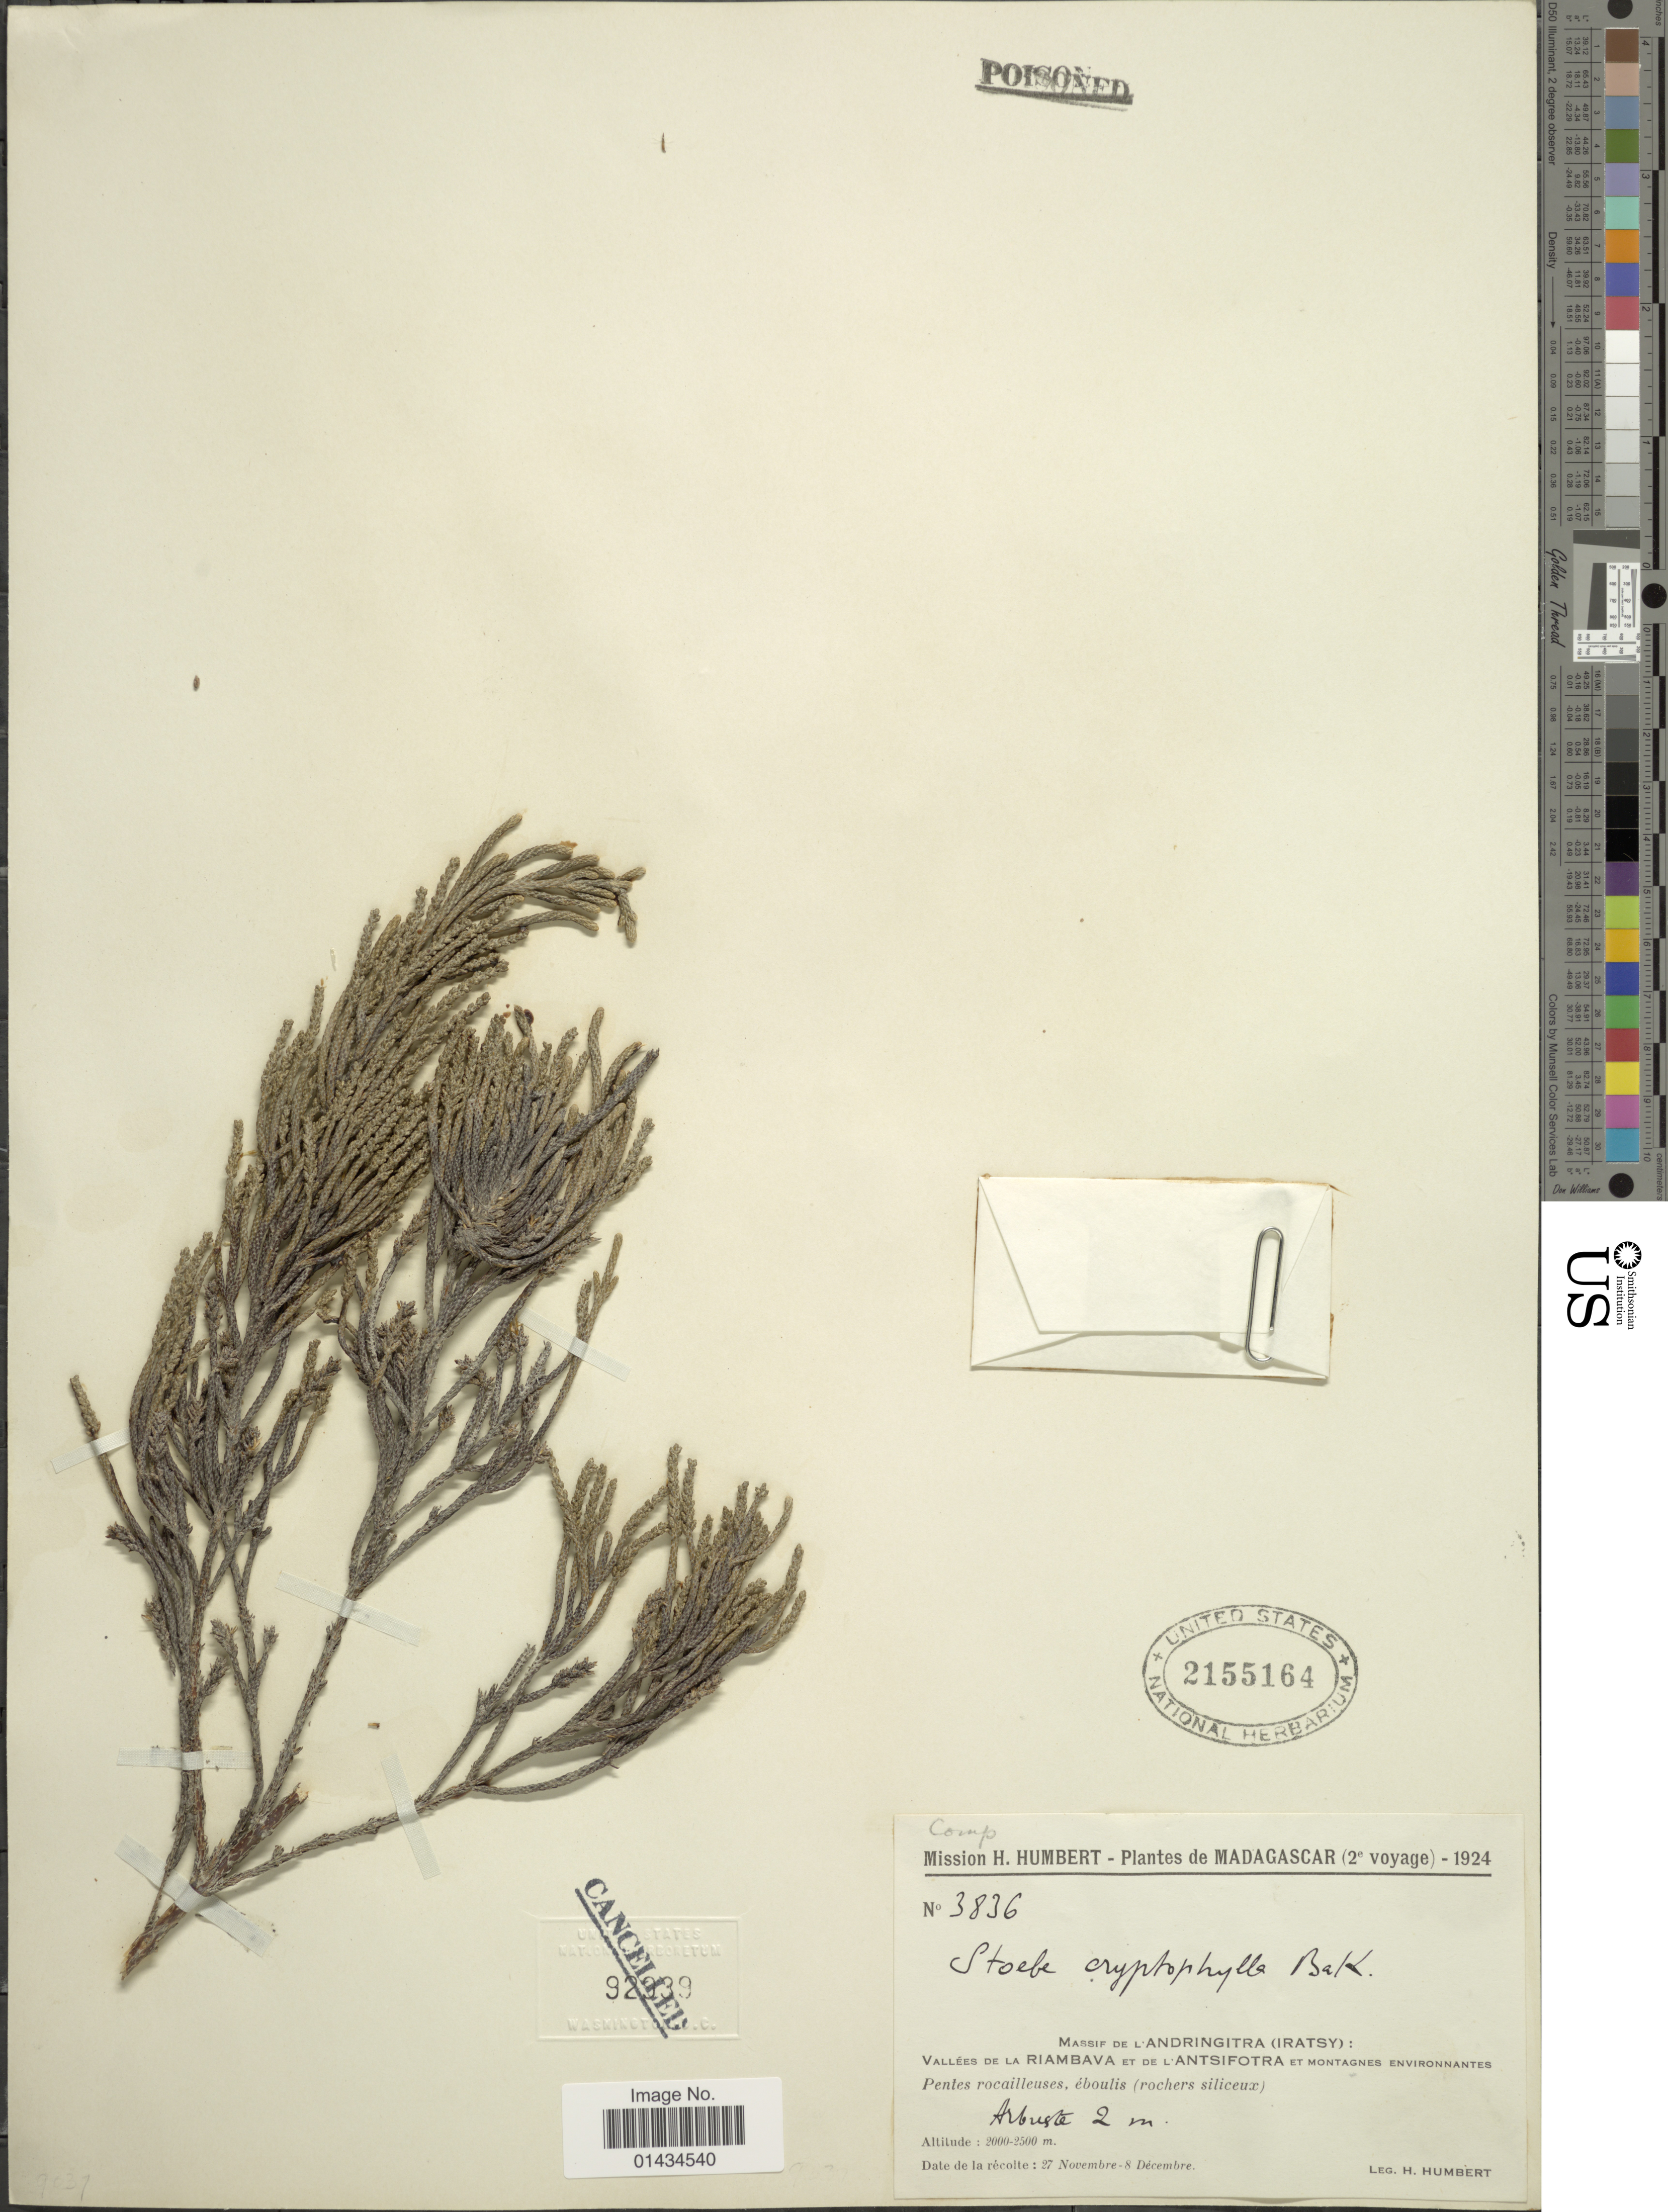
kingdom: Plantae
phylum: Tracheophyta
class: Magnoliopsida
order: Asterales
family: Asteraceae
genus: Stoebe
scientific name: Stoebe cryptophylla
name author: Baker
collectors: H. Humbert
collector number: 3836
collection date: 1924-11-27/1924-12-08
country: Madagascar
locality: Madagascar (2e voyage), massif de l'Andringitra (Iratsy), vallées de la Riambava et de L'Antisifotra et montagnes environnantes, pentes recailleuses, éboulis (rochers siliceux)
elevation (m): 2000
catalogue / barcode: US 2155164